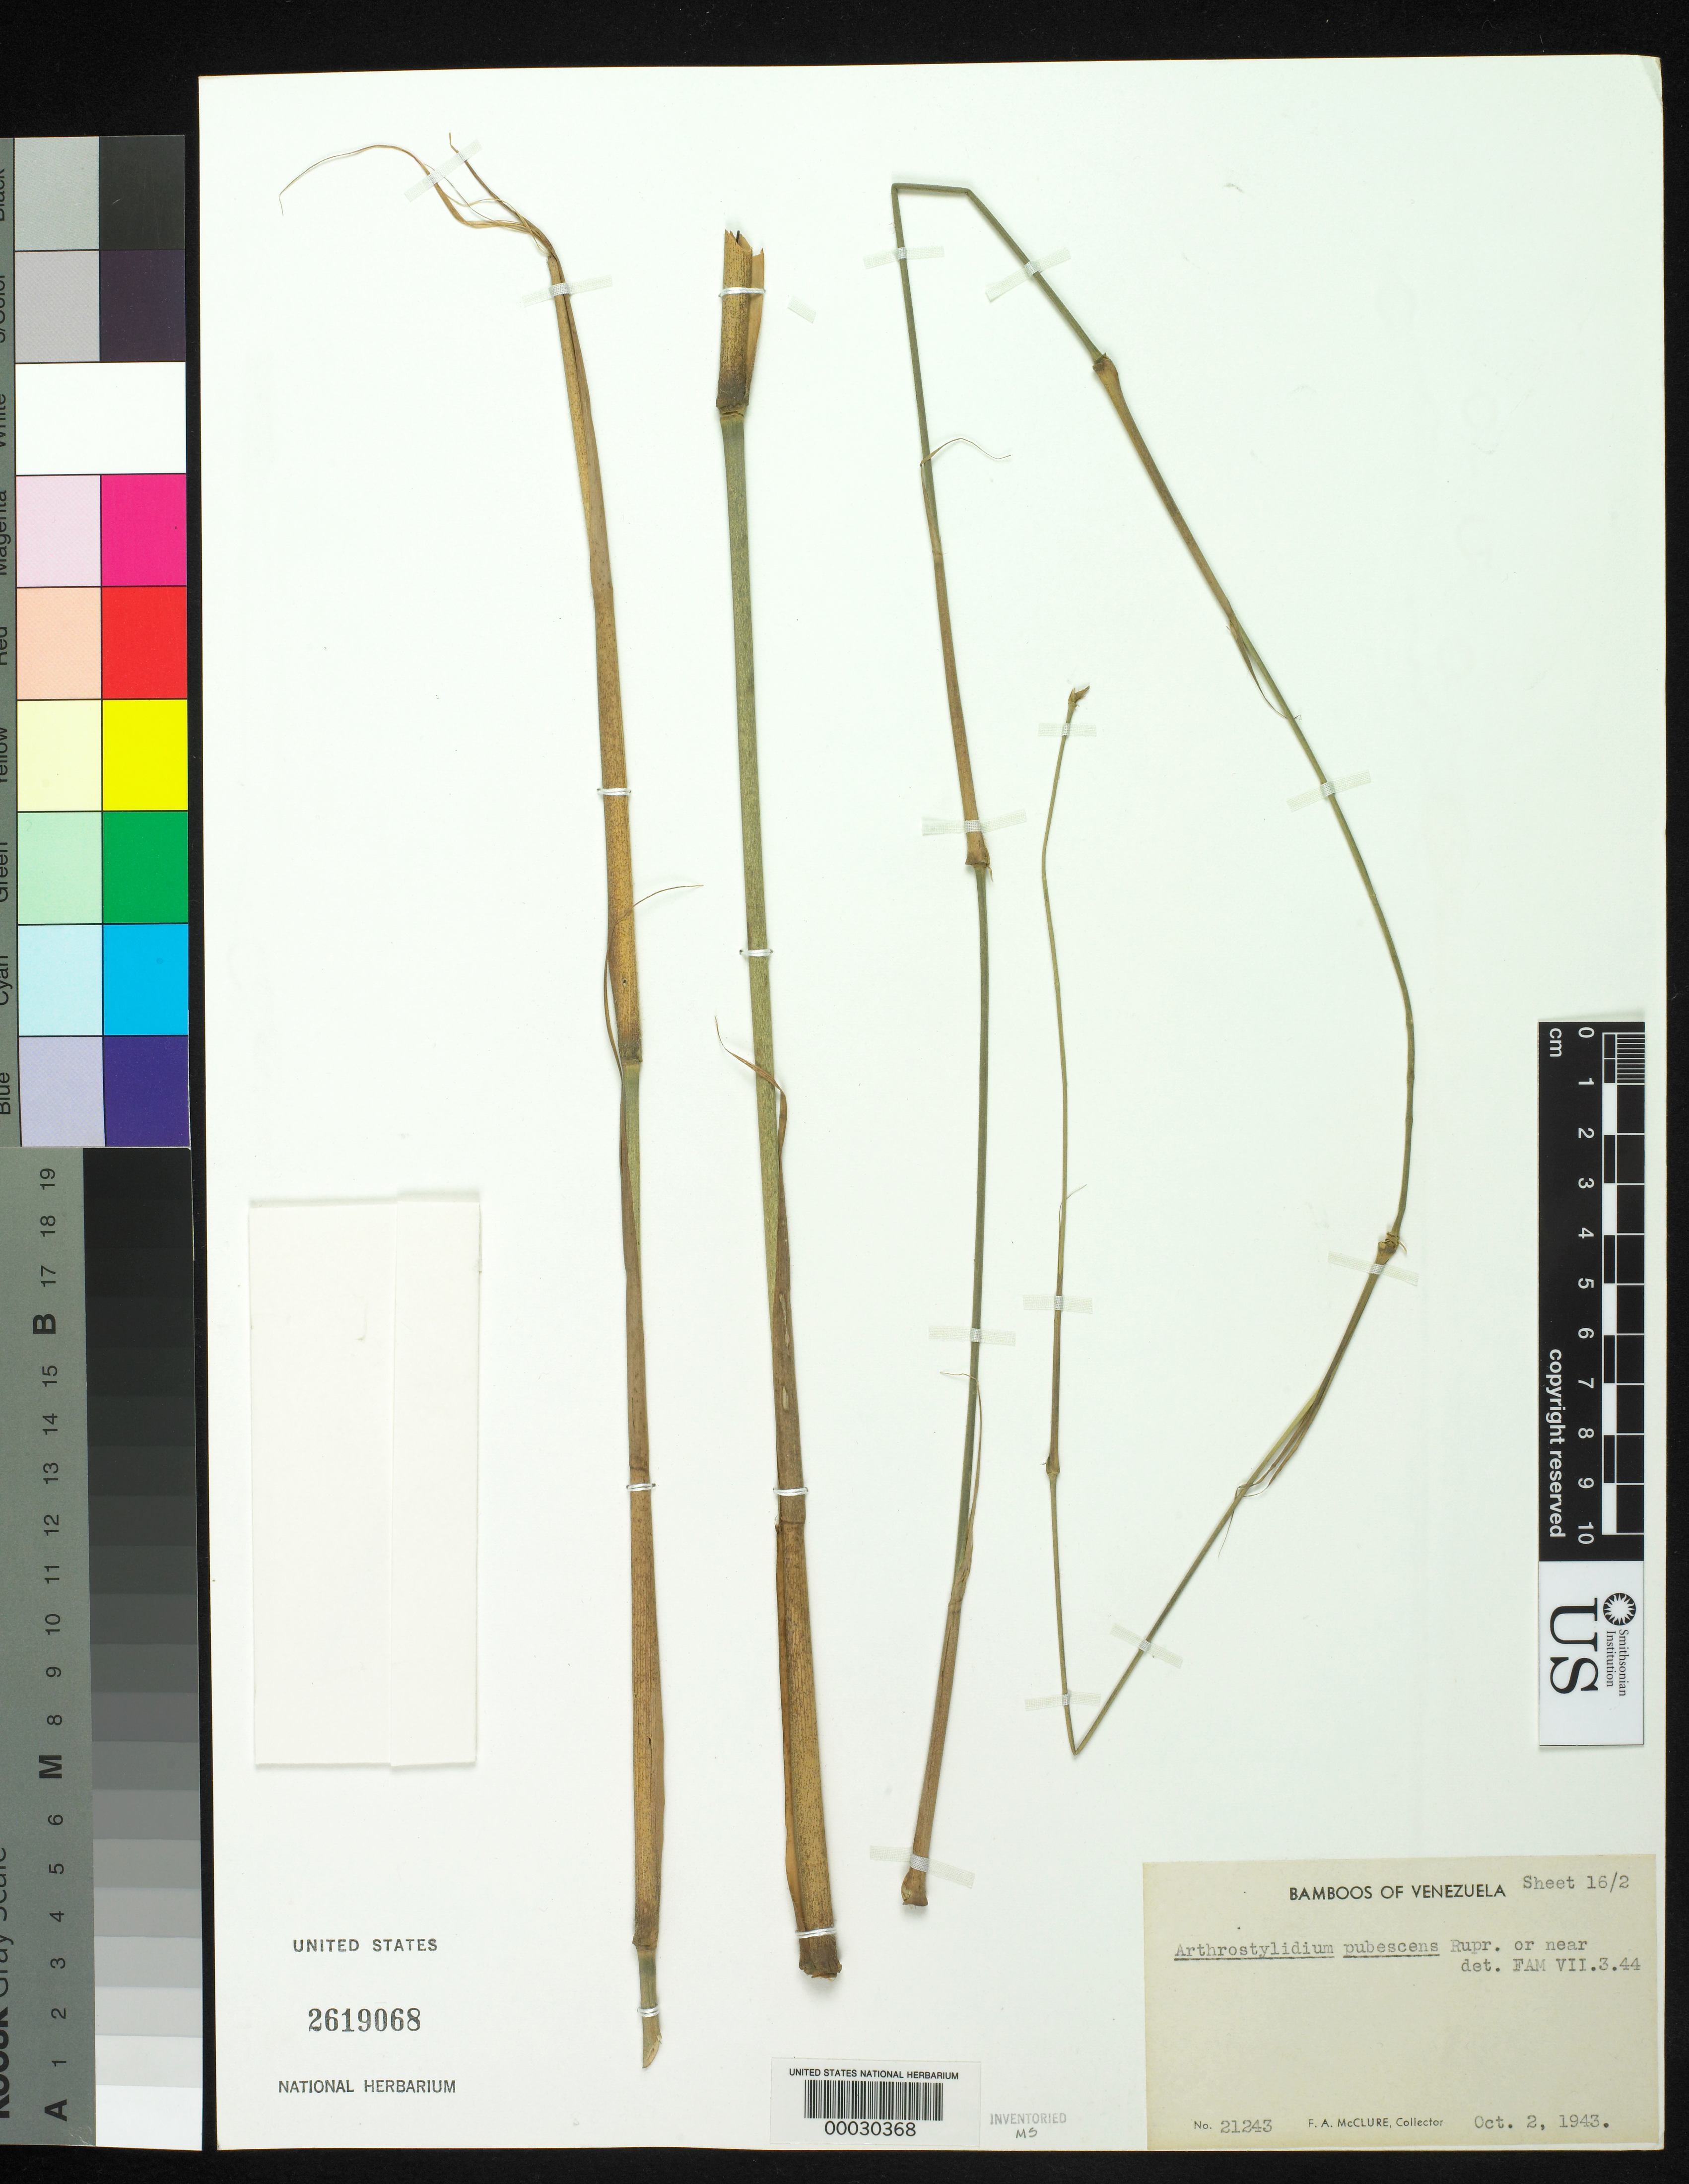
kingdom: Plantae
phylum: Tracheophyta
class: Liliopsida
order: Poales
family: Poaceae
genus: Arthrostylidium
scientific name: Arthrostylidium pubescens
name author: Rupr.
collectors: F. A. McClure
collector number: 21243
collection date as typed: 02 Oct 1943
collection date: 1943-10-02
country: Brazil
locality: El avila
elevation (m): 1700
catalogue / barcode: US 2619068